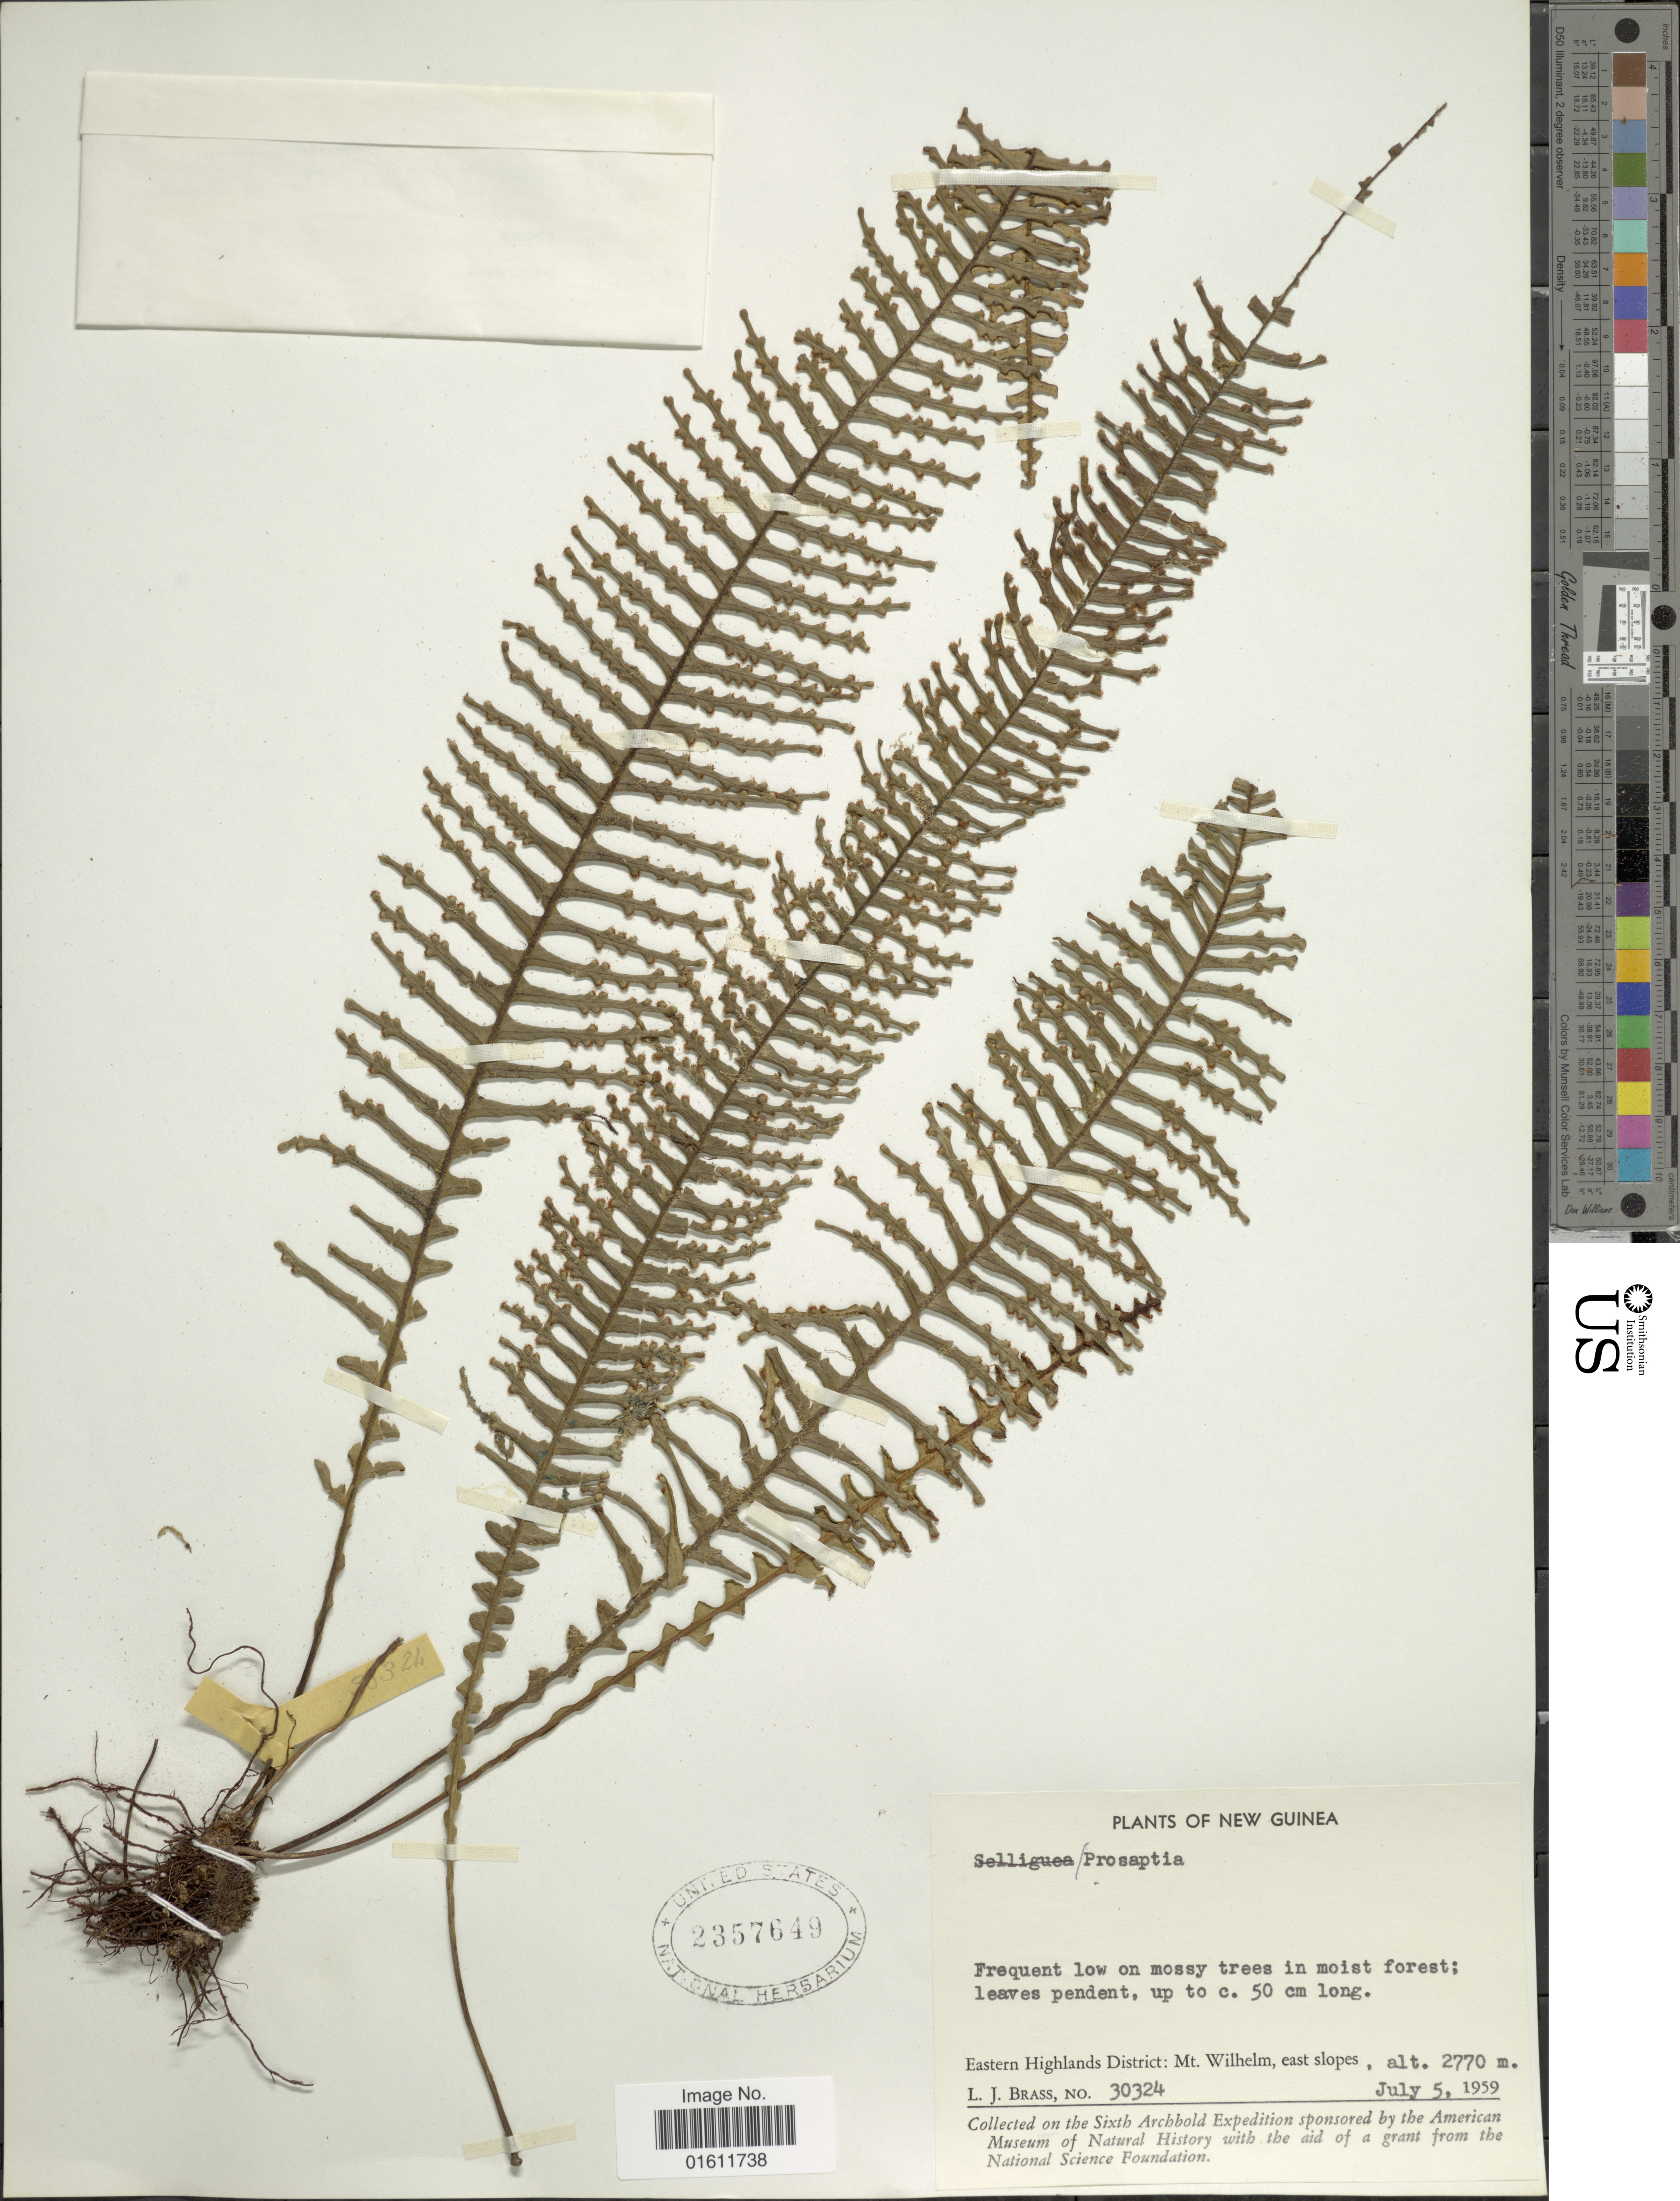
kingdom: Plantae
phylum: Tracheophyta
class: Polypodiopsida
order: Polypodiales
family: Polypodiaceae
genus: Prosaptia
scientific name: Prosaptia sp.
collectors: L. J. Brass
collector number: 30324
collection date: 1959-07-05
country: Papua New Guinea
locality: Eastern Highlands District: Mt. Wilhelm, east slopes.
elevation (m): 2770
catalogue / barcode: US 2357649